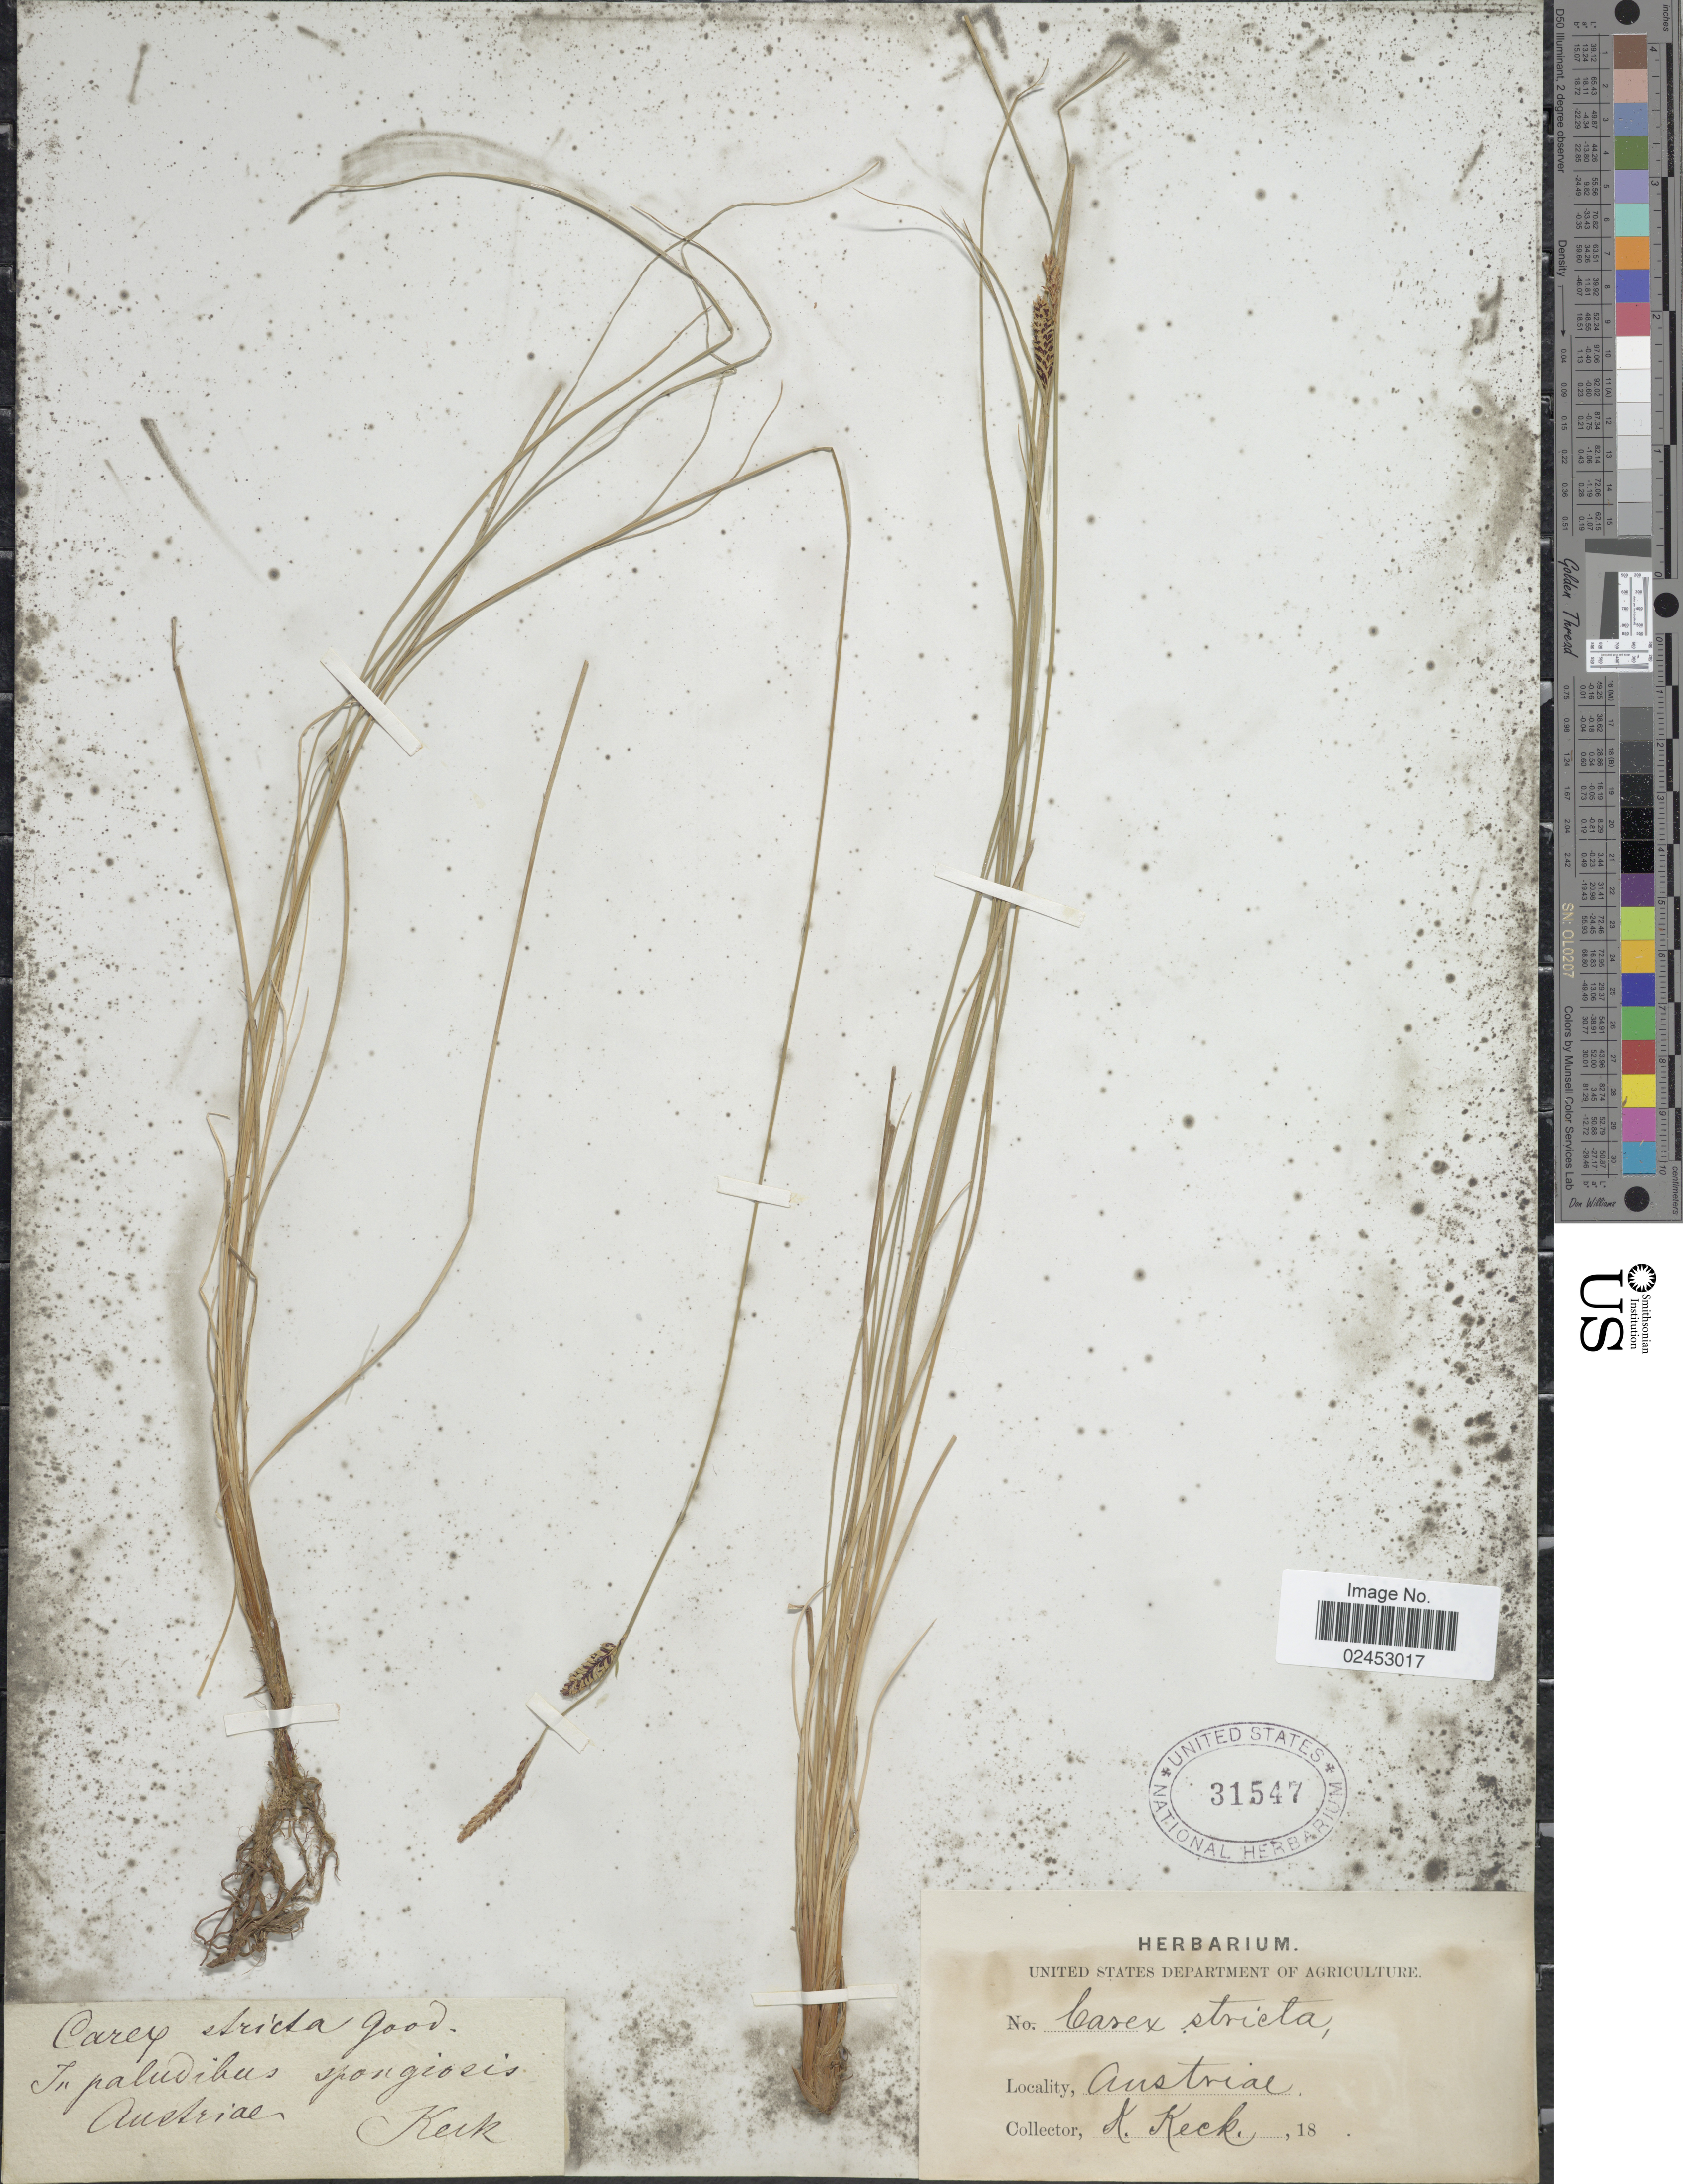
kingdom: Plantae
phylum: Tracheophyta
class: Liliopsida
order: Poales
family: Cyperaceae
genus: Carex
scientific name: Carex stricta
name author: Lam.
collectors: K. Keck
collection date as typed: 18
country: Austria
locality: In paludibus spongiosis.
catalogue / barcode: US 31547